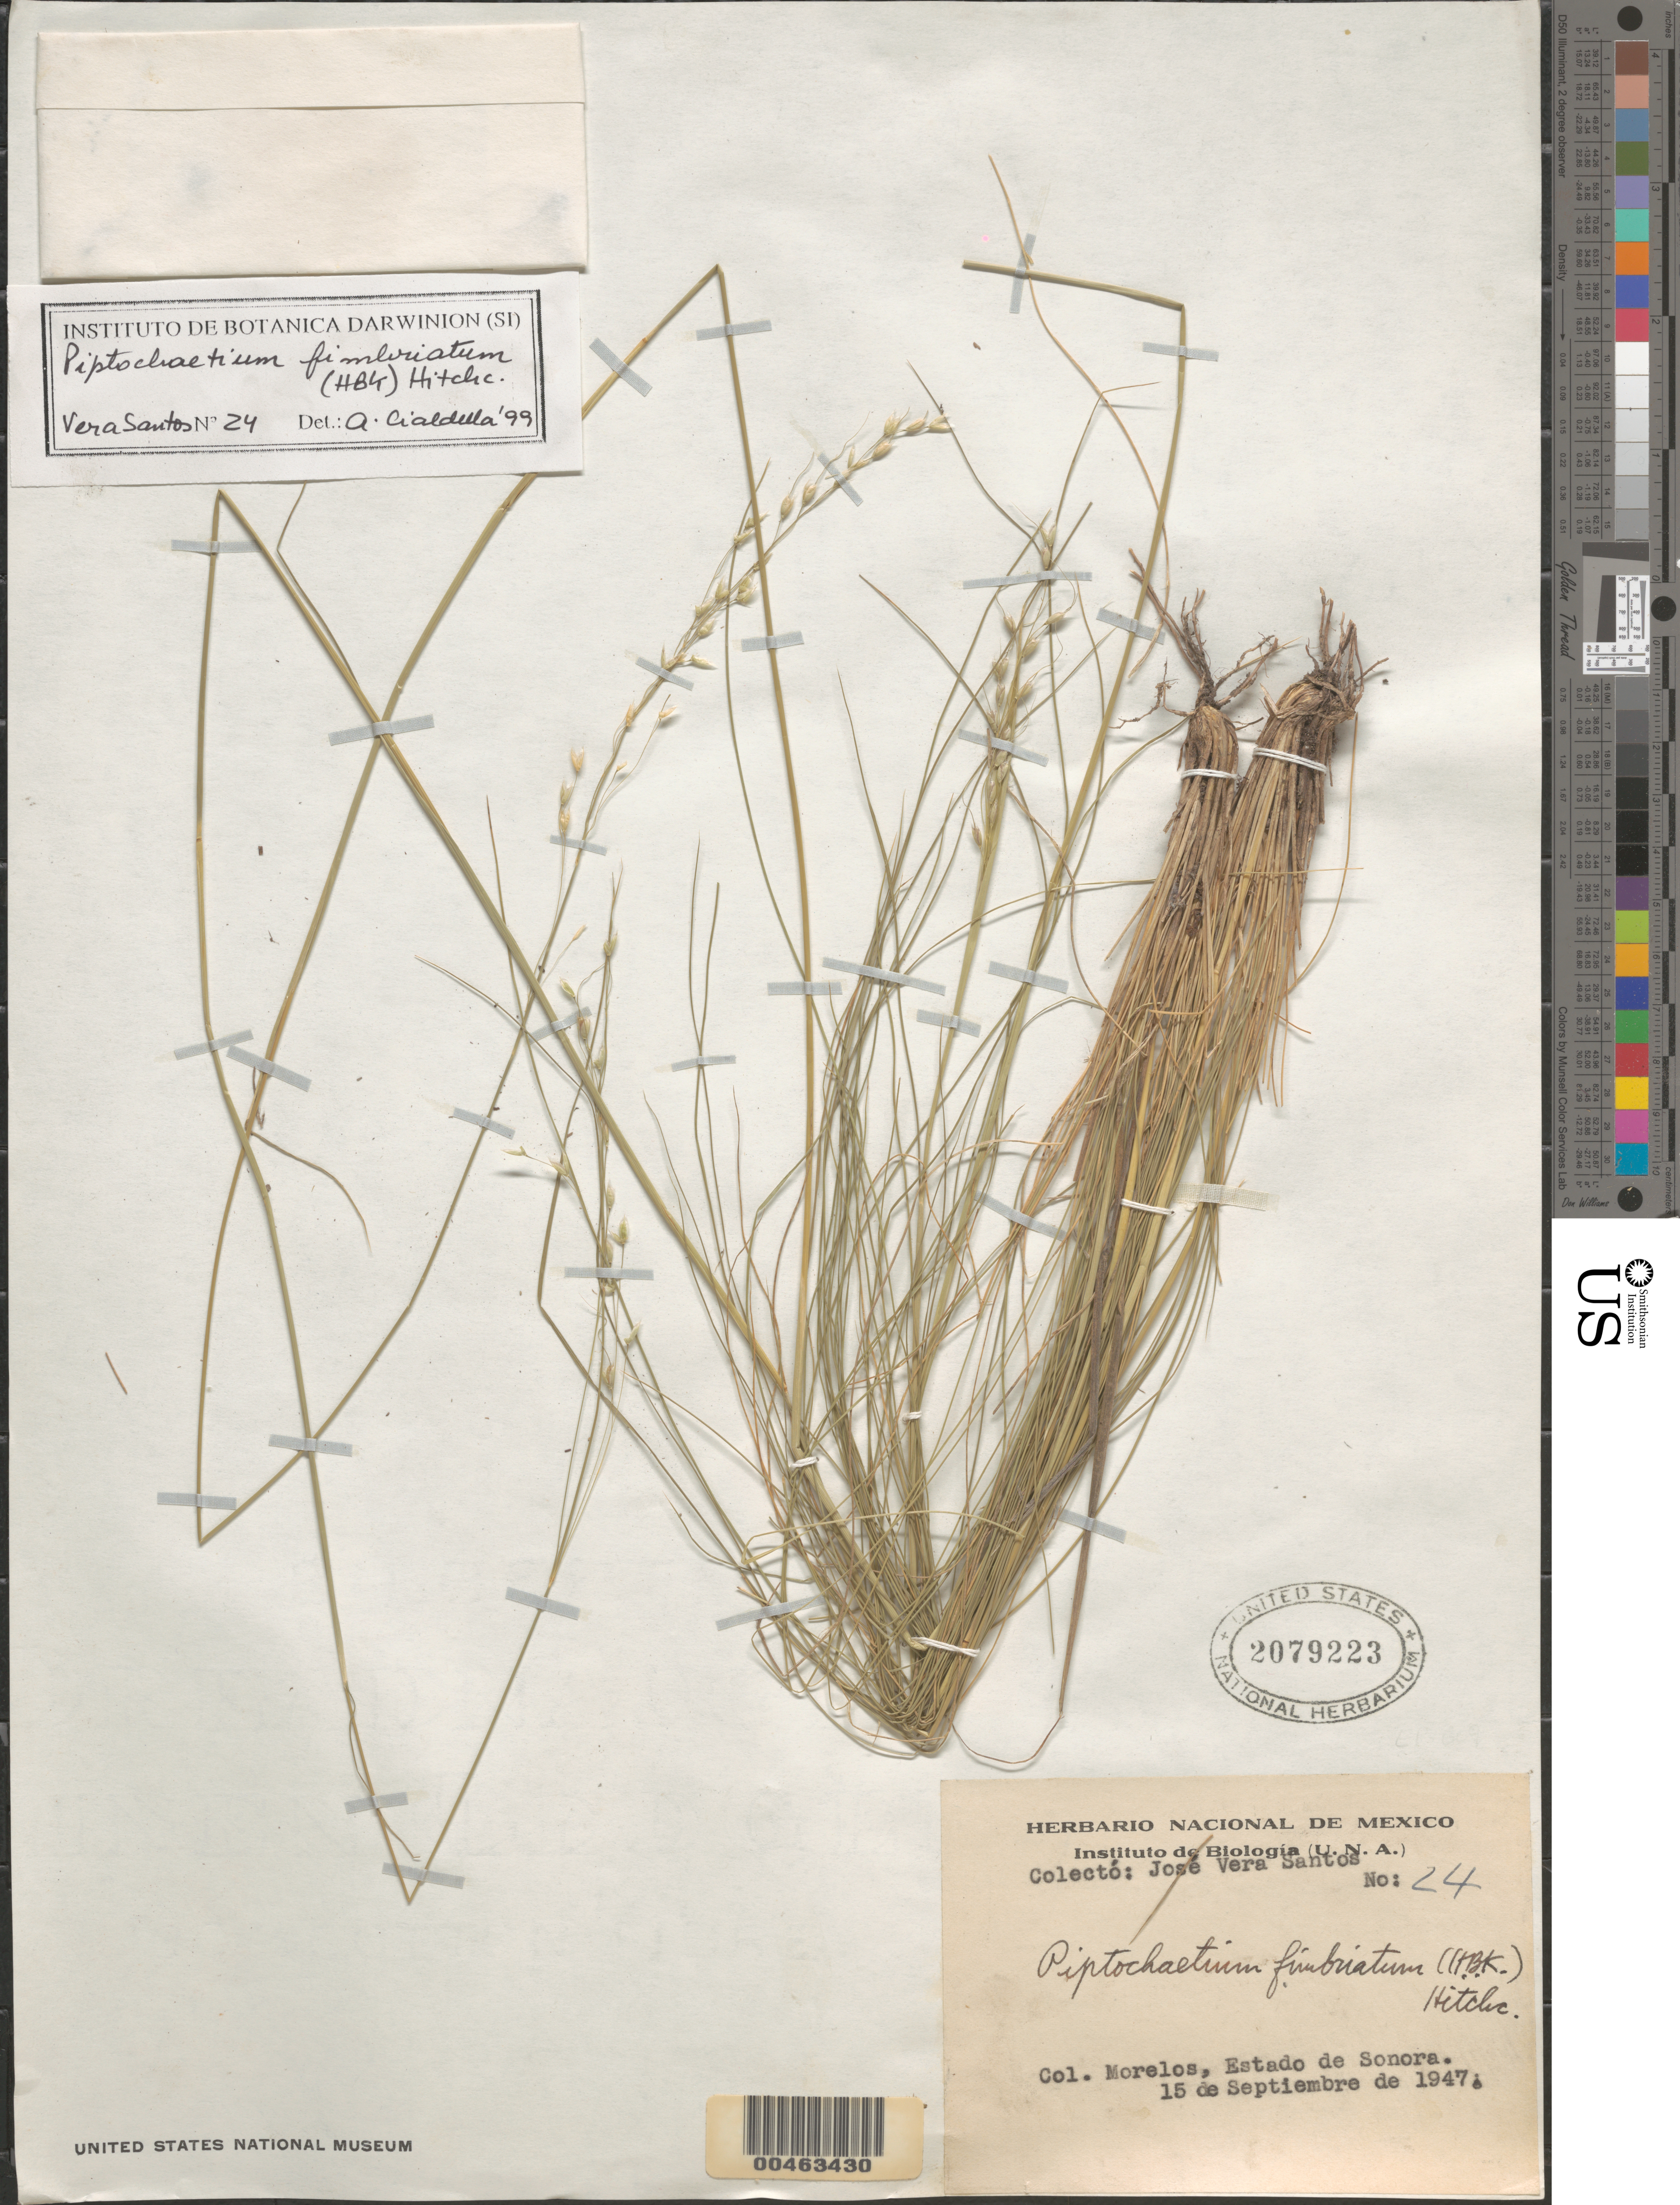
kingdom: Plantae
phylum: Tracheophyta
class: Liliopsida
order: Poales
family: Poaceae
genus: Piptochaetium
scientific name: Piptochaetium fimbriatum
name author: (Kunth) Hitchc.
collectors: J. V. Santos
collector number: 24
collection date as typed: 15 Sep 1947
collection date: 1947-09-15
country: Mexico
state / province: Sonora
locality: Morelos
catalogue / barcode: US 2079223